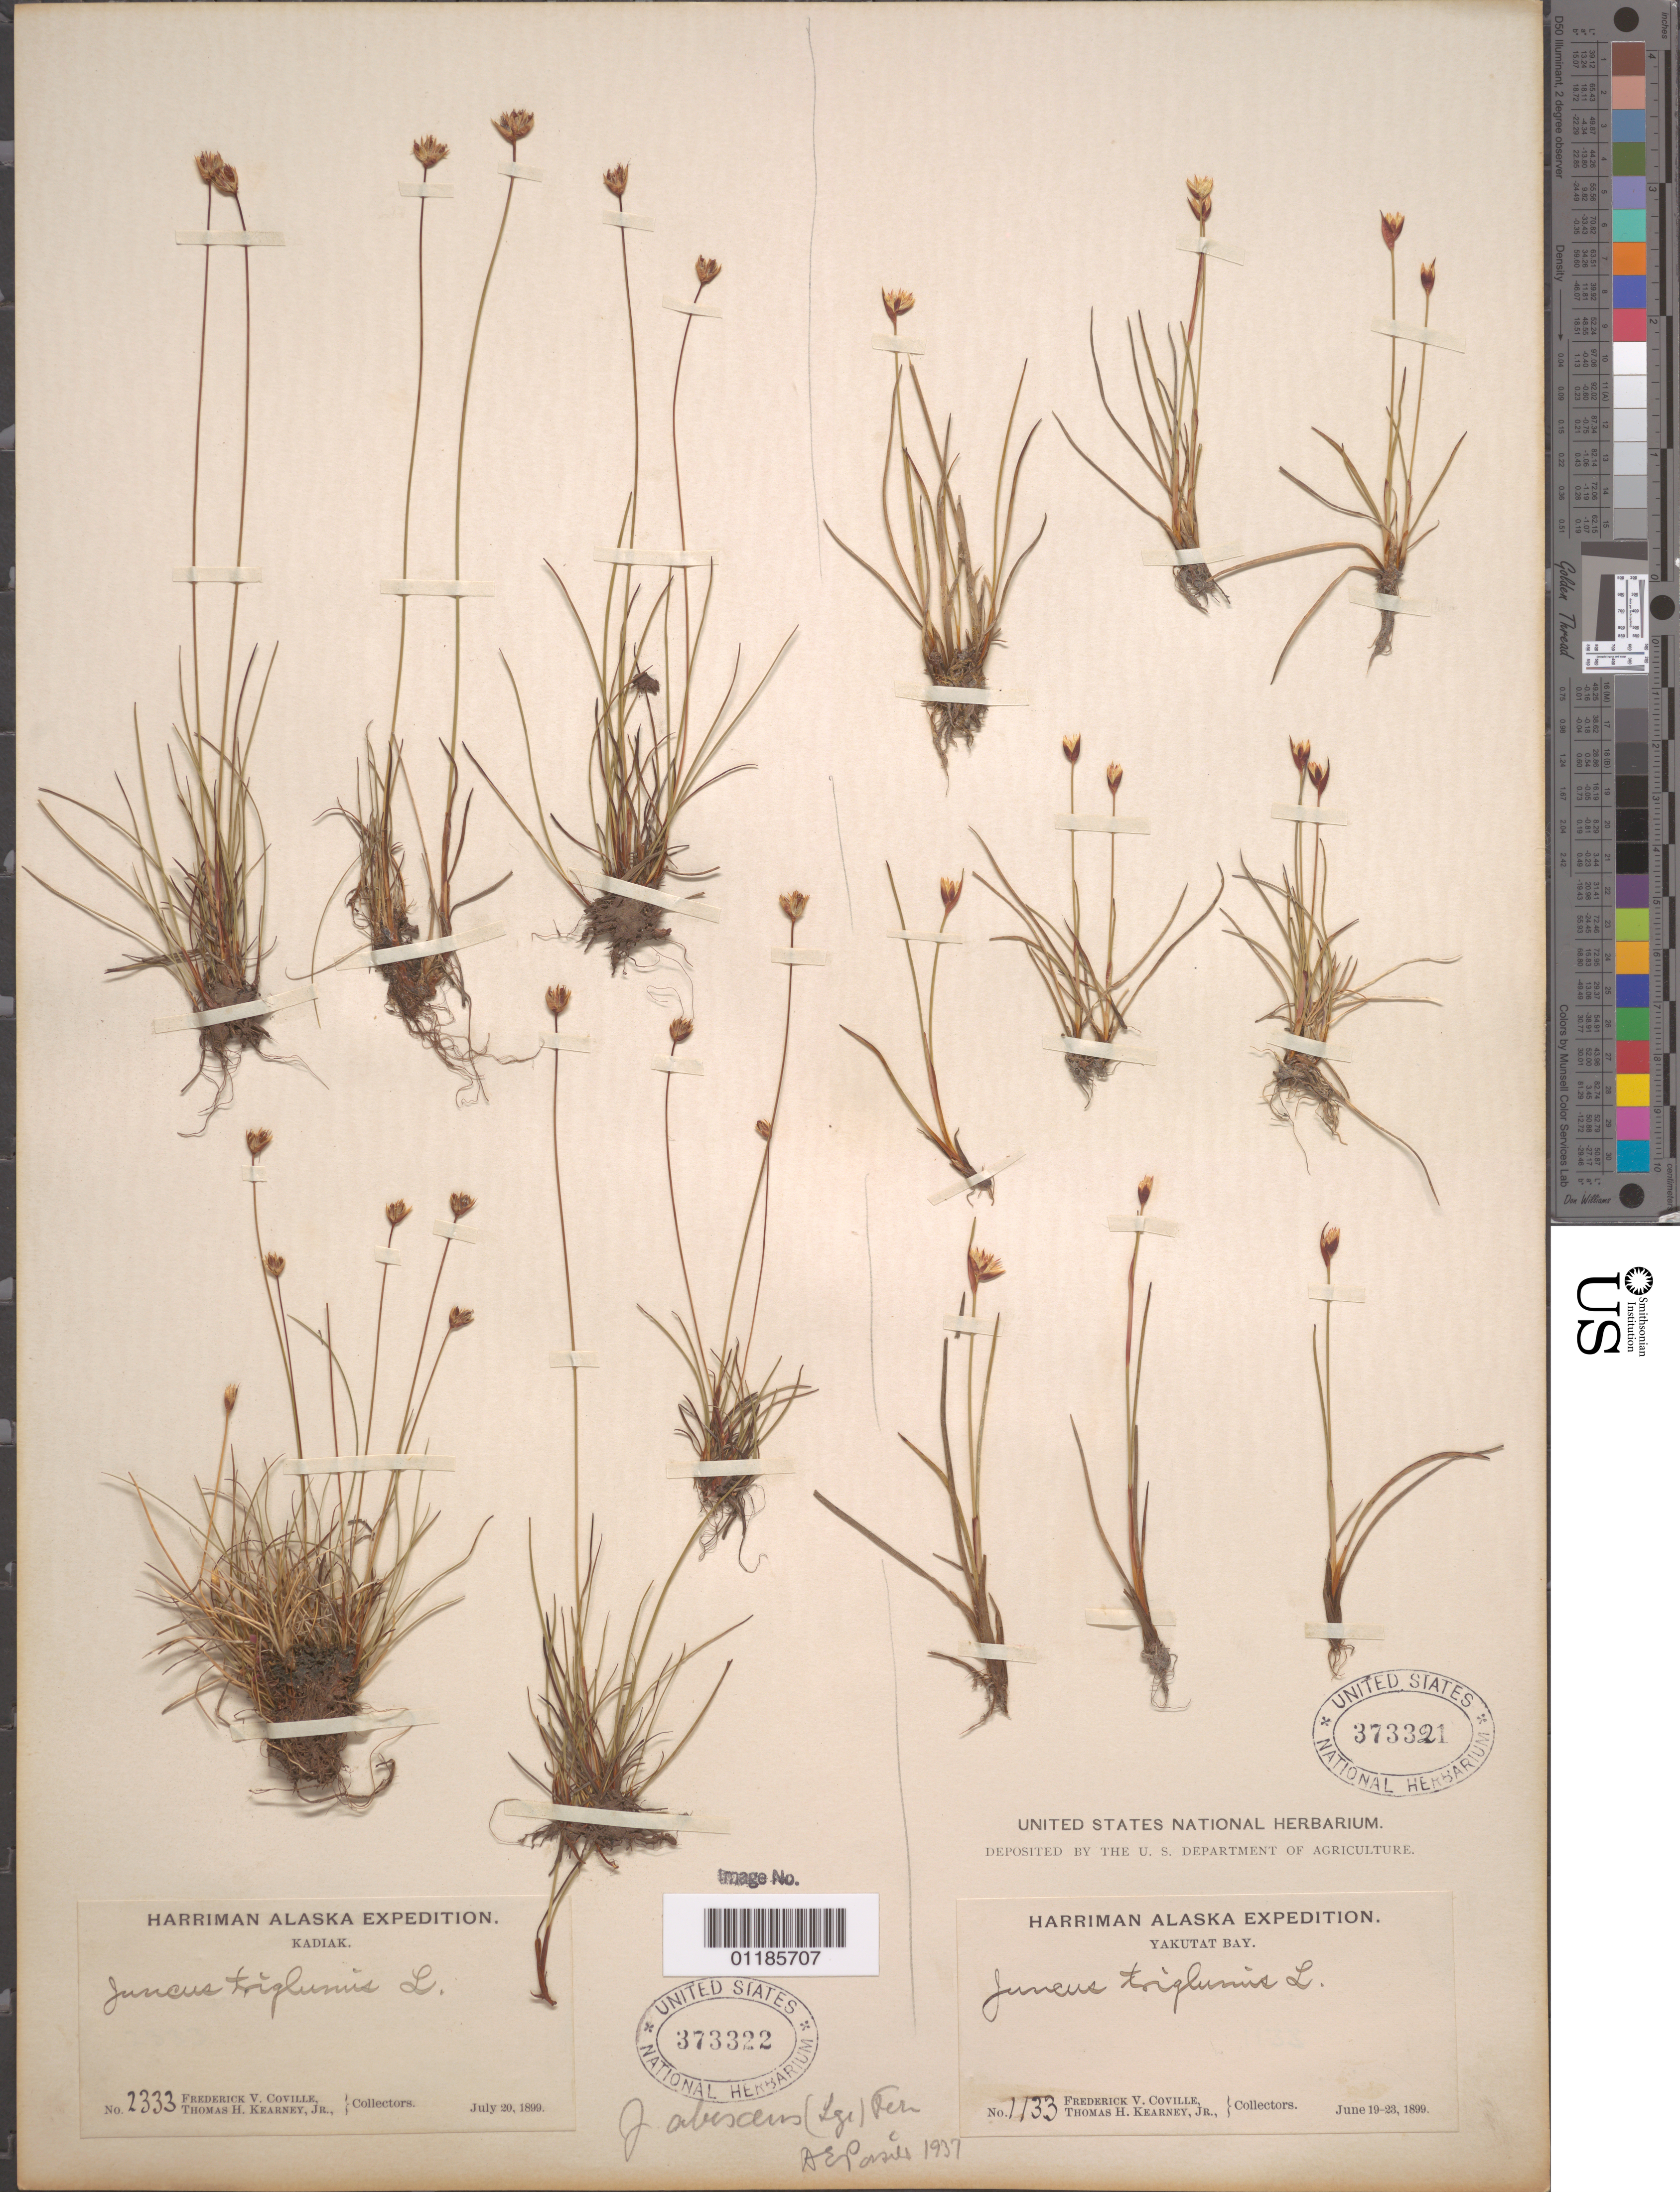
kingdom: Plantae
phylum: Tracheophyta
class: Liliopsida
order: Poales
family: Juncaceae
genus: Juncus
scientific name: Juncus triglumis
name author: L.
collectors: F. V. Coville & T. H. Kearney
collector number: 1133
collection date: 1899-07-19/1899-07-23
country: United States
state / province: Alaska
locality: Yakutat Bay.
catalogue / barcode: US 373321